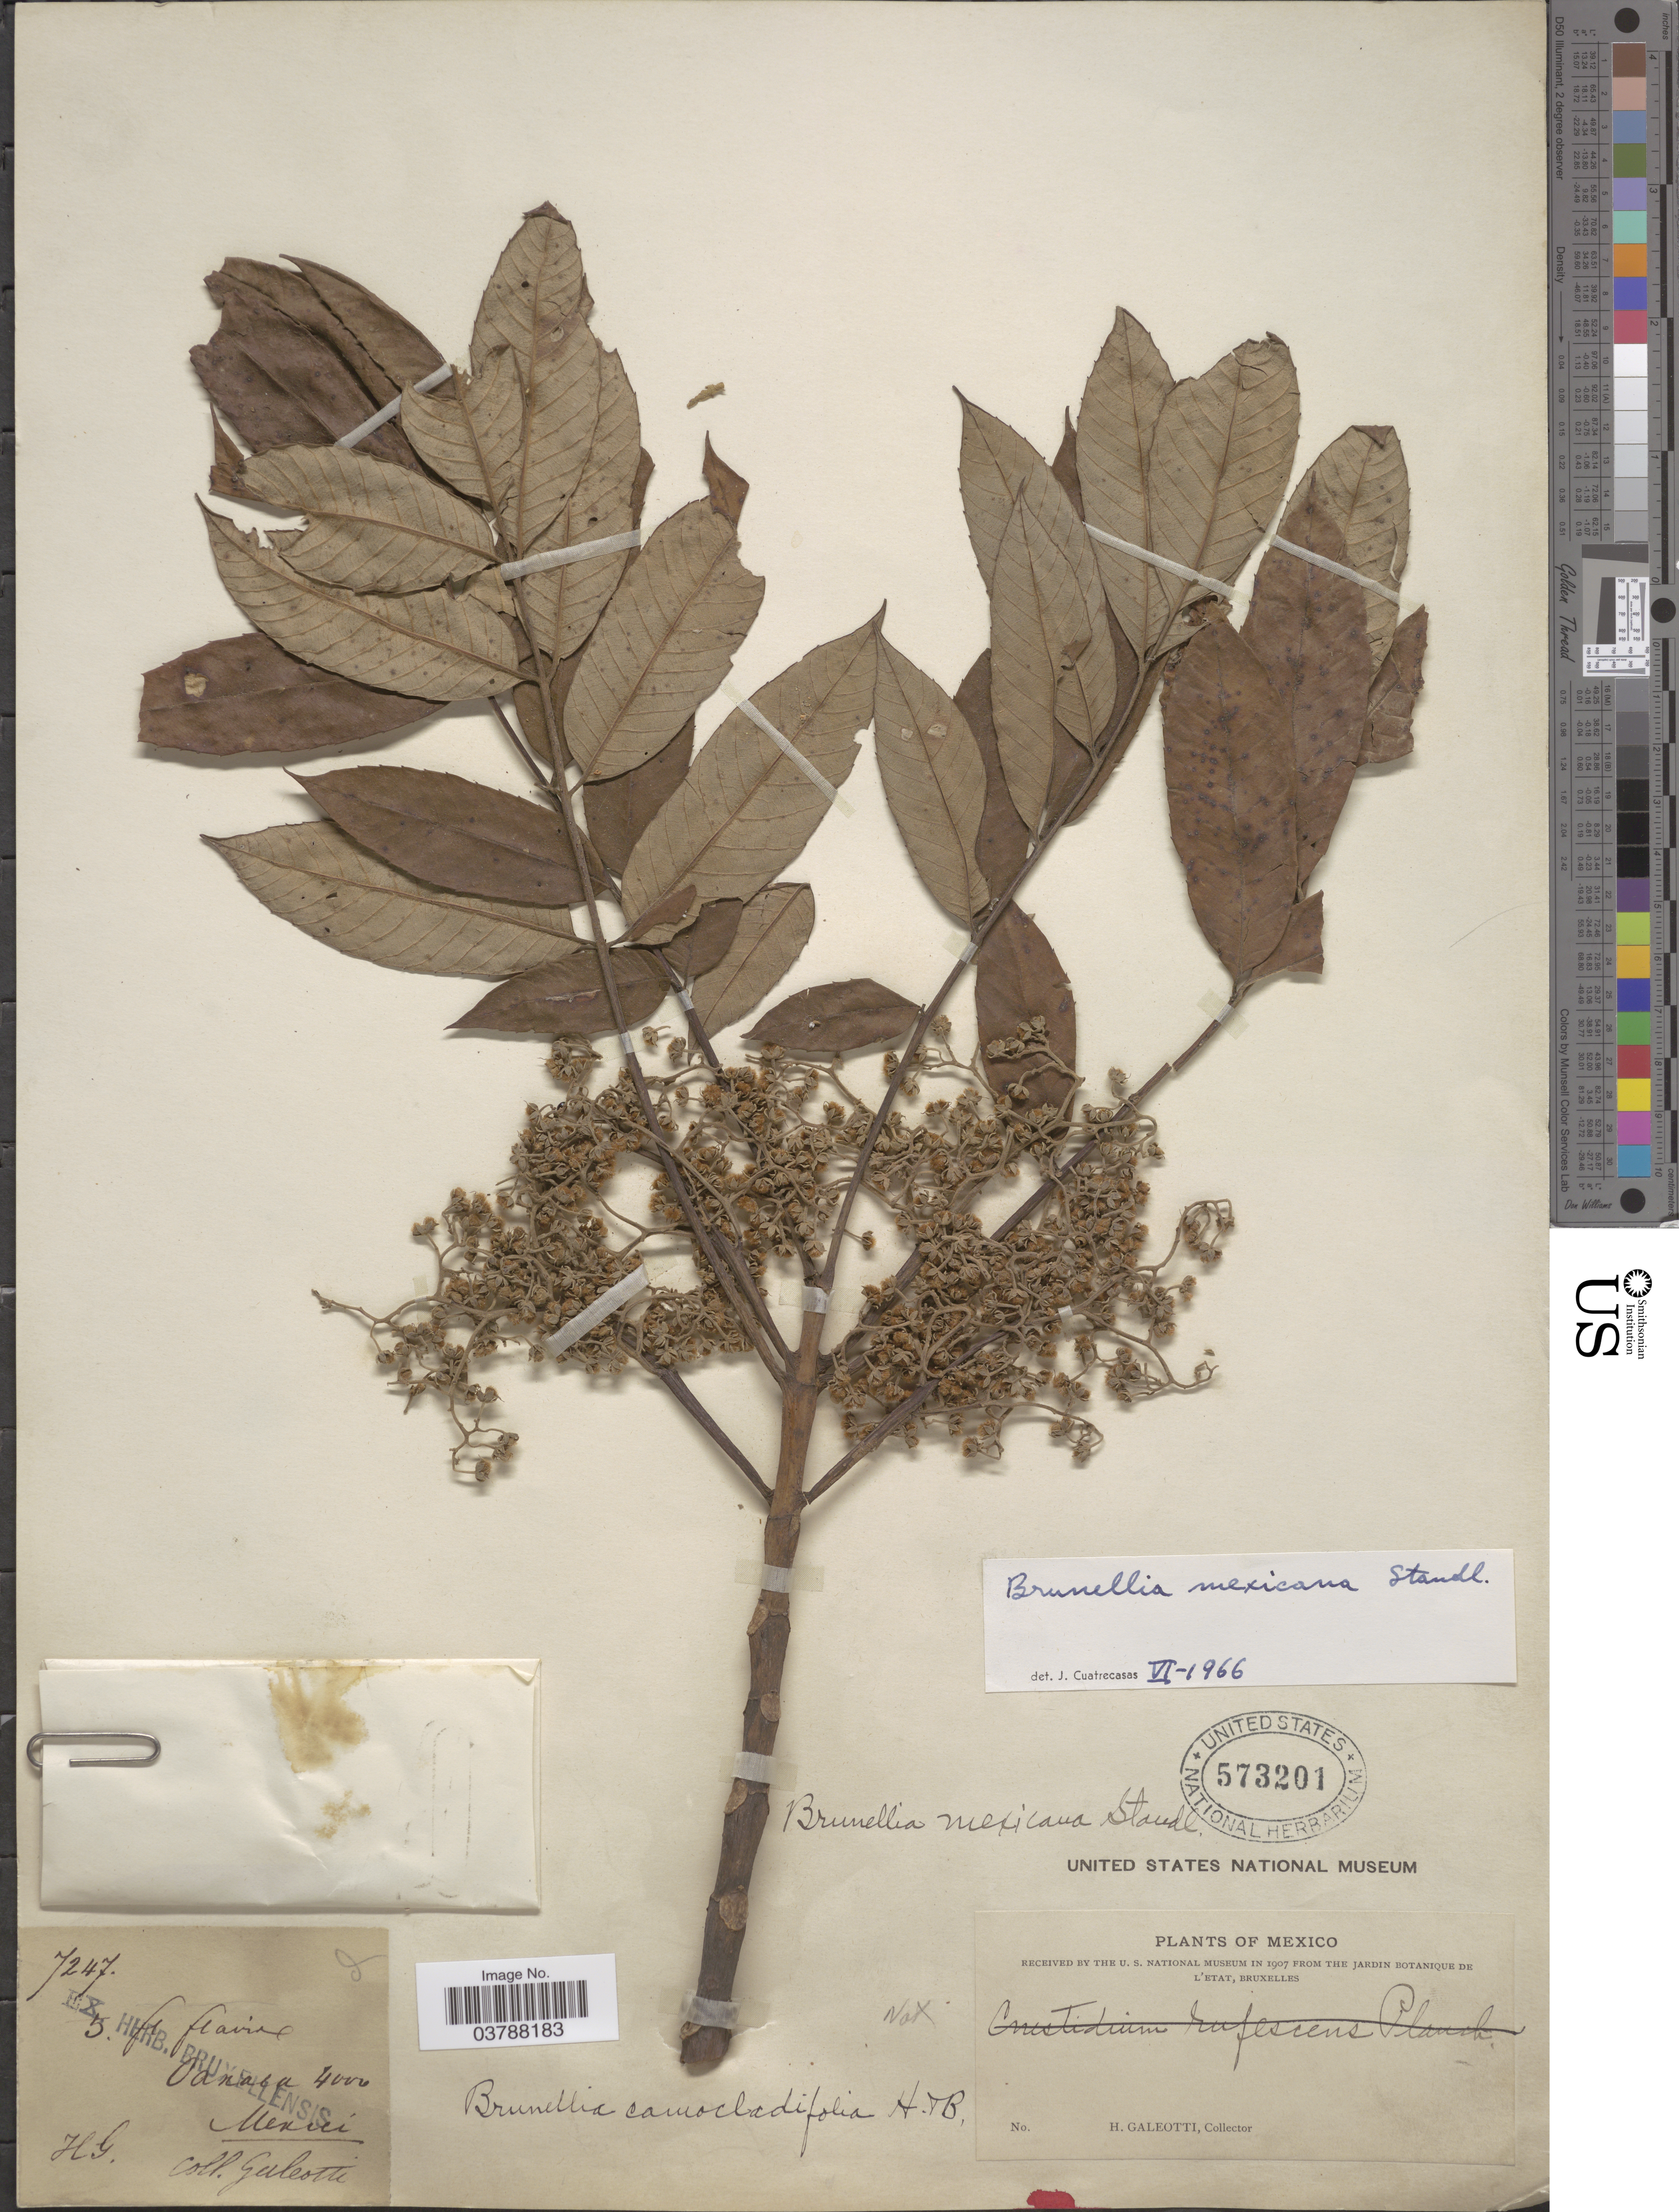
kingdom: Plantae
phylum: Tracheophyta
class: Magnoliopsida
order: Oxalidales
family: Brunelliaceae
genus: Brunellia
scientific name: Brunellia mexicana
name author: Standl.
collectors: H. G. Galeotti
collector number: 7247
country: Mexico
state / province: Oaxaca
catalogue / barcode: US 573201